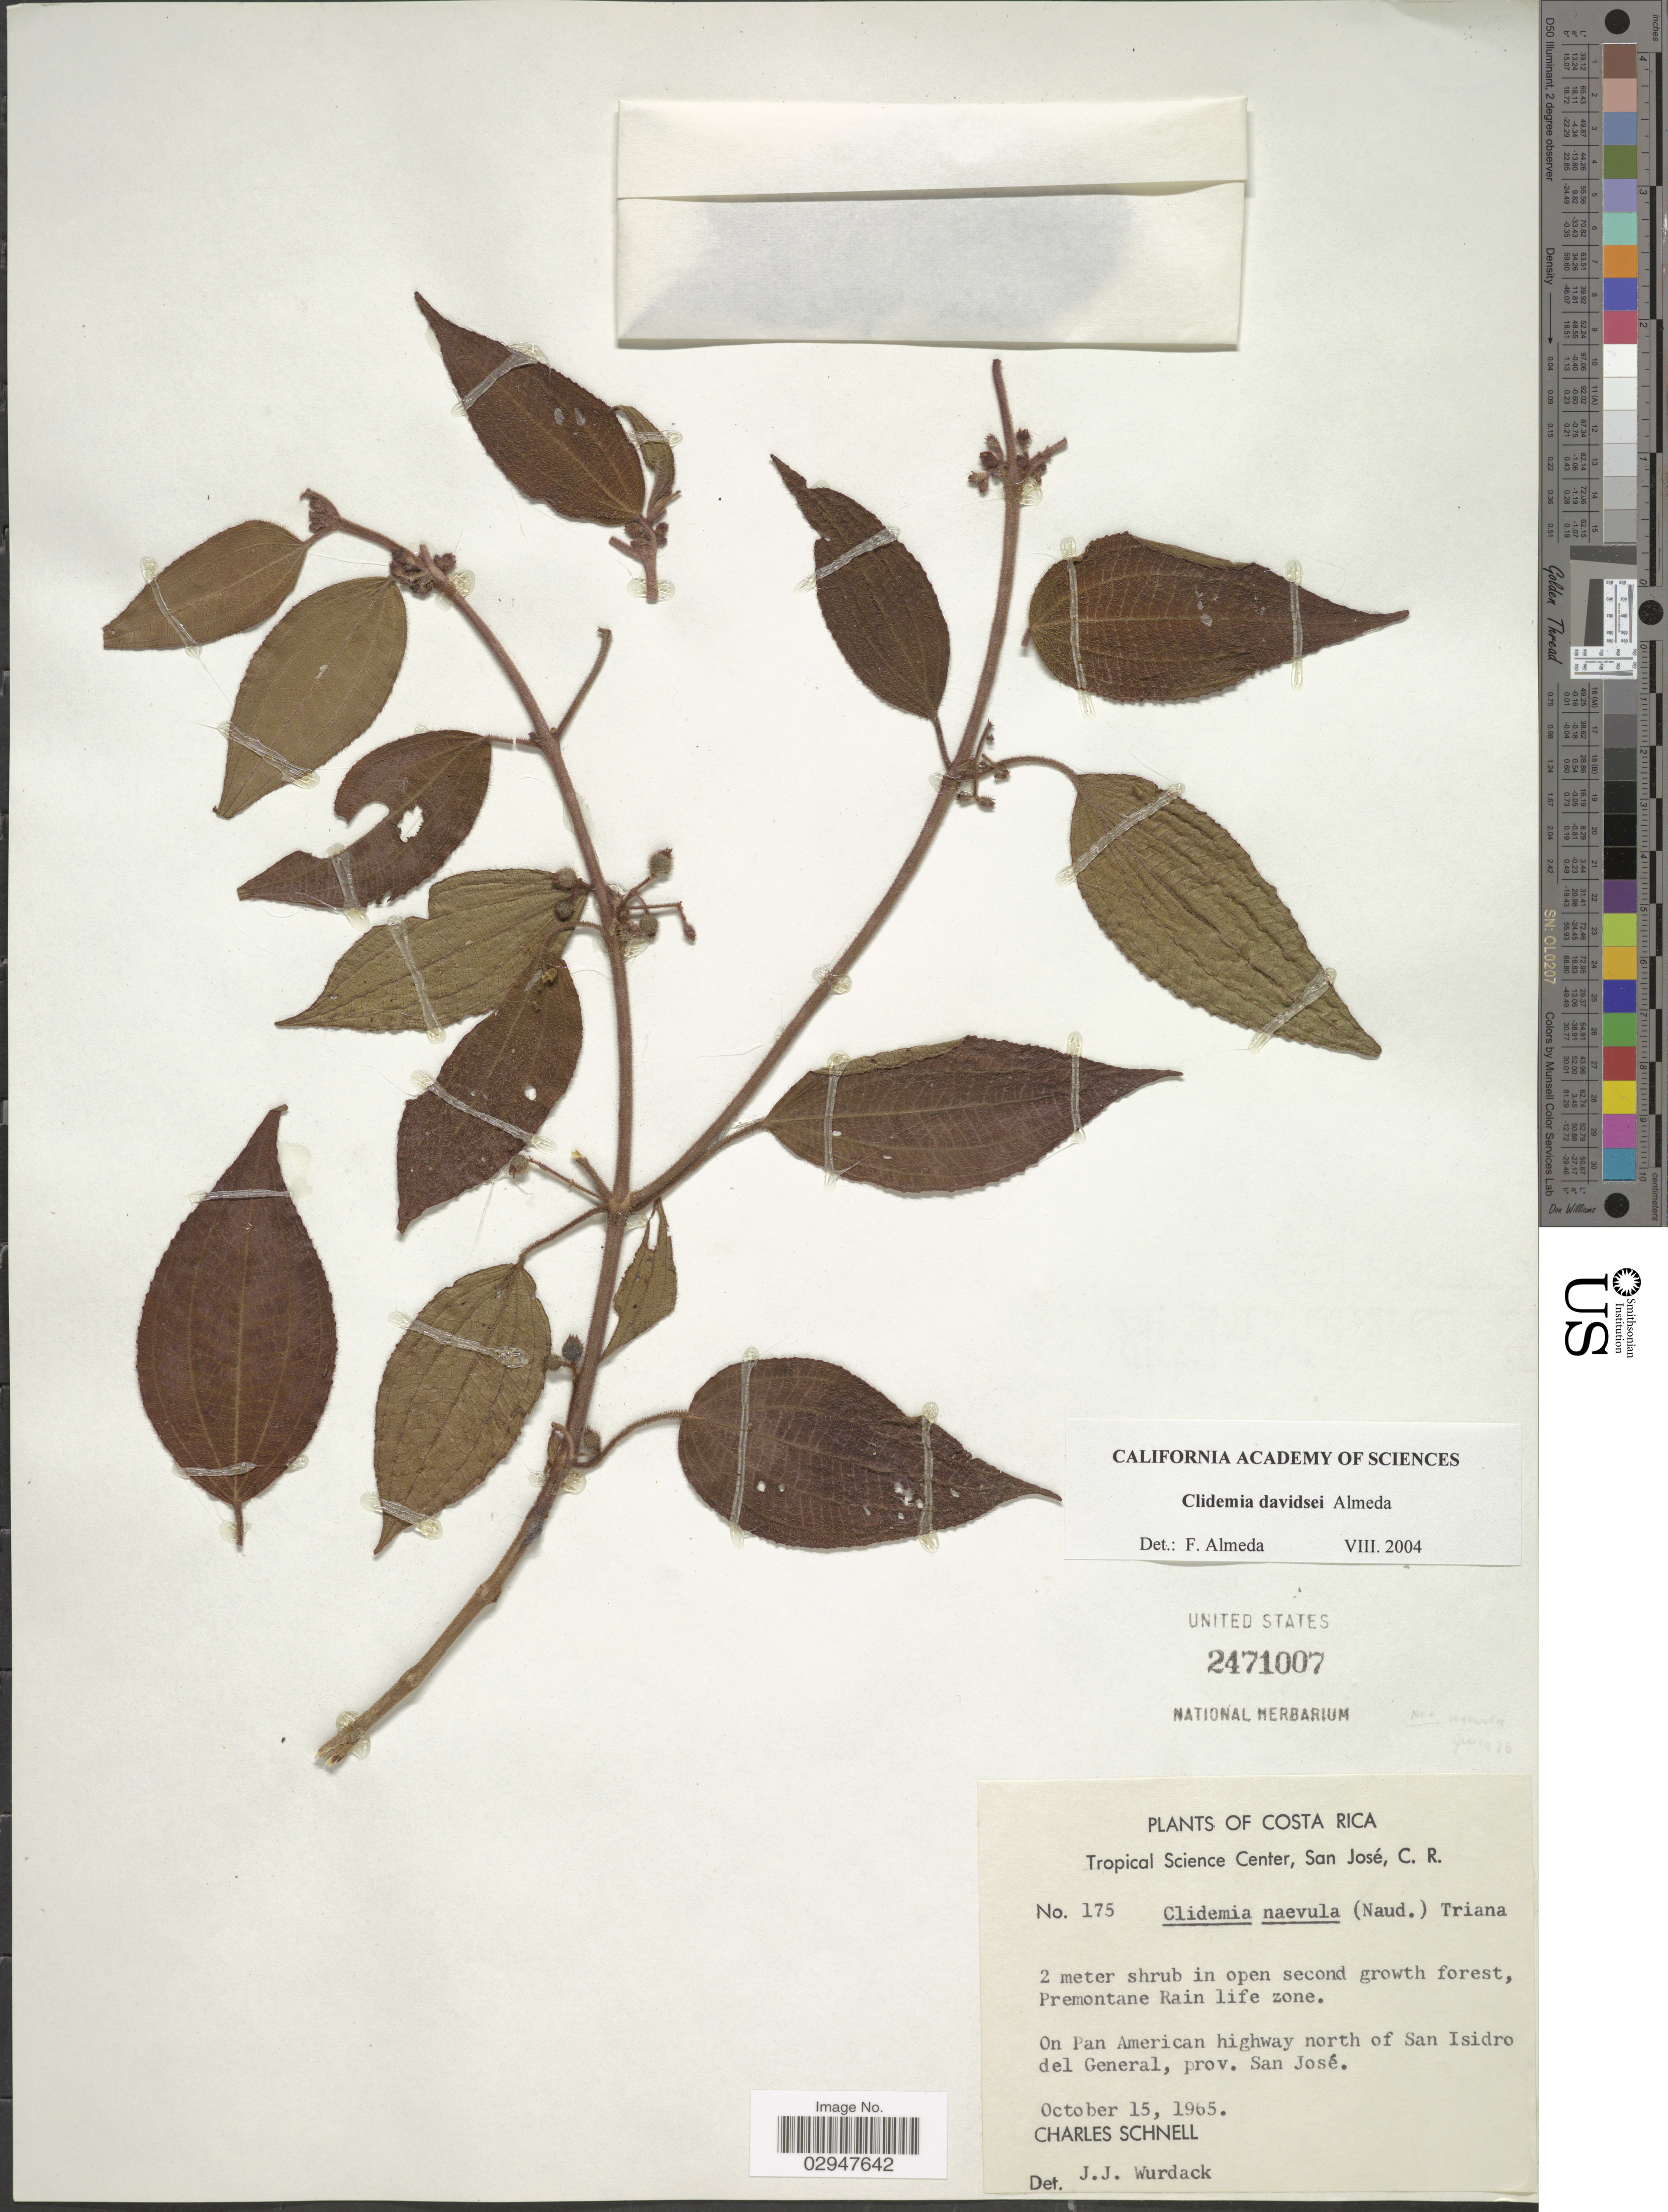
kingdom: Plantae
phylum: Tracheophyta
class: Magnoliopsida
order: Myrtales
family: Melastomataceae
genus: Clidemia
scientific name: Clidemia davidsei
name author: Almeda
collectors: C. Schnell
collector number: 175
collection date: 1965-10-15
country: Costa Rica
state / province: San José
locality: Premontane Rain life zone. On Pan American highway north of San Isidro del General.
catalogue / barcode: US 2471007